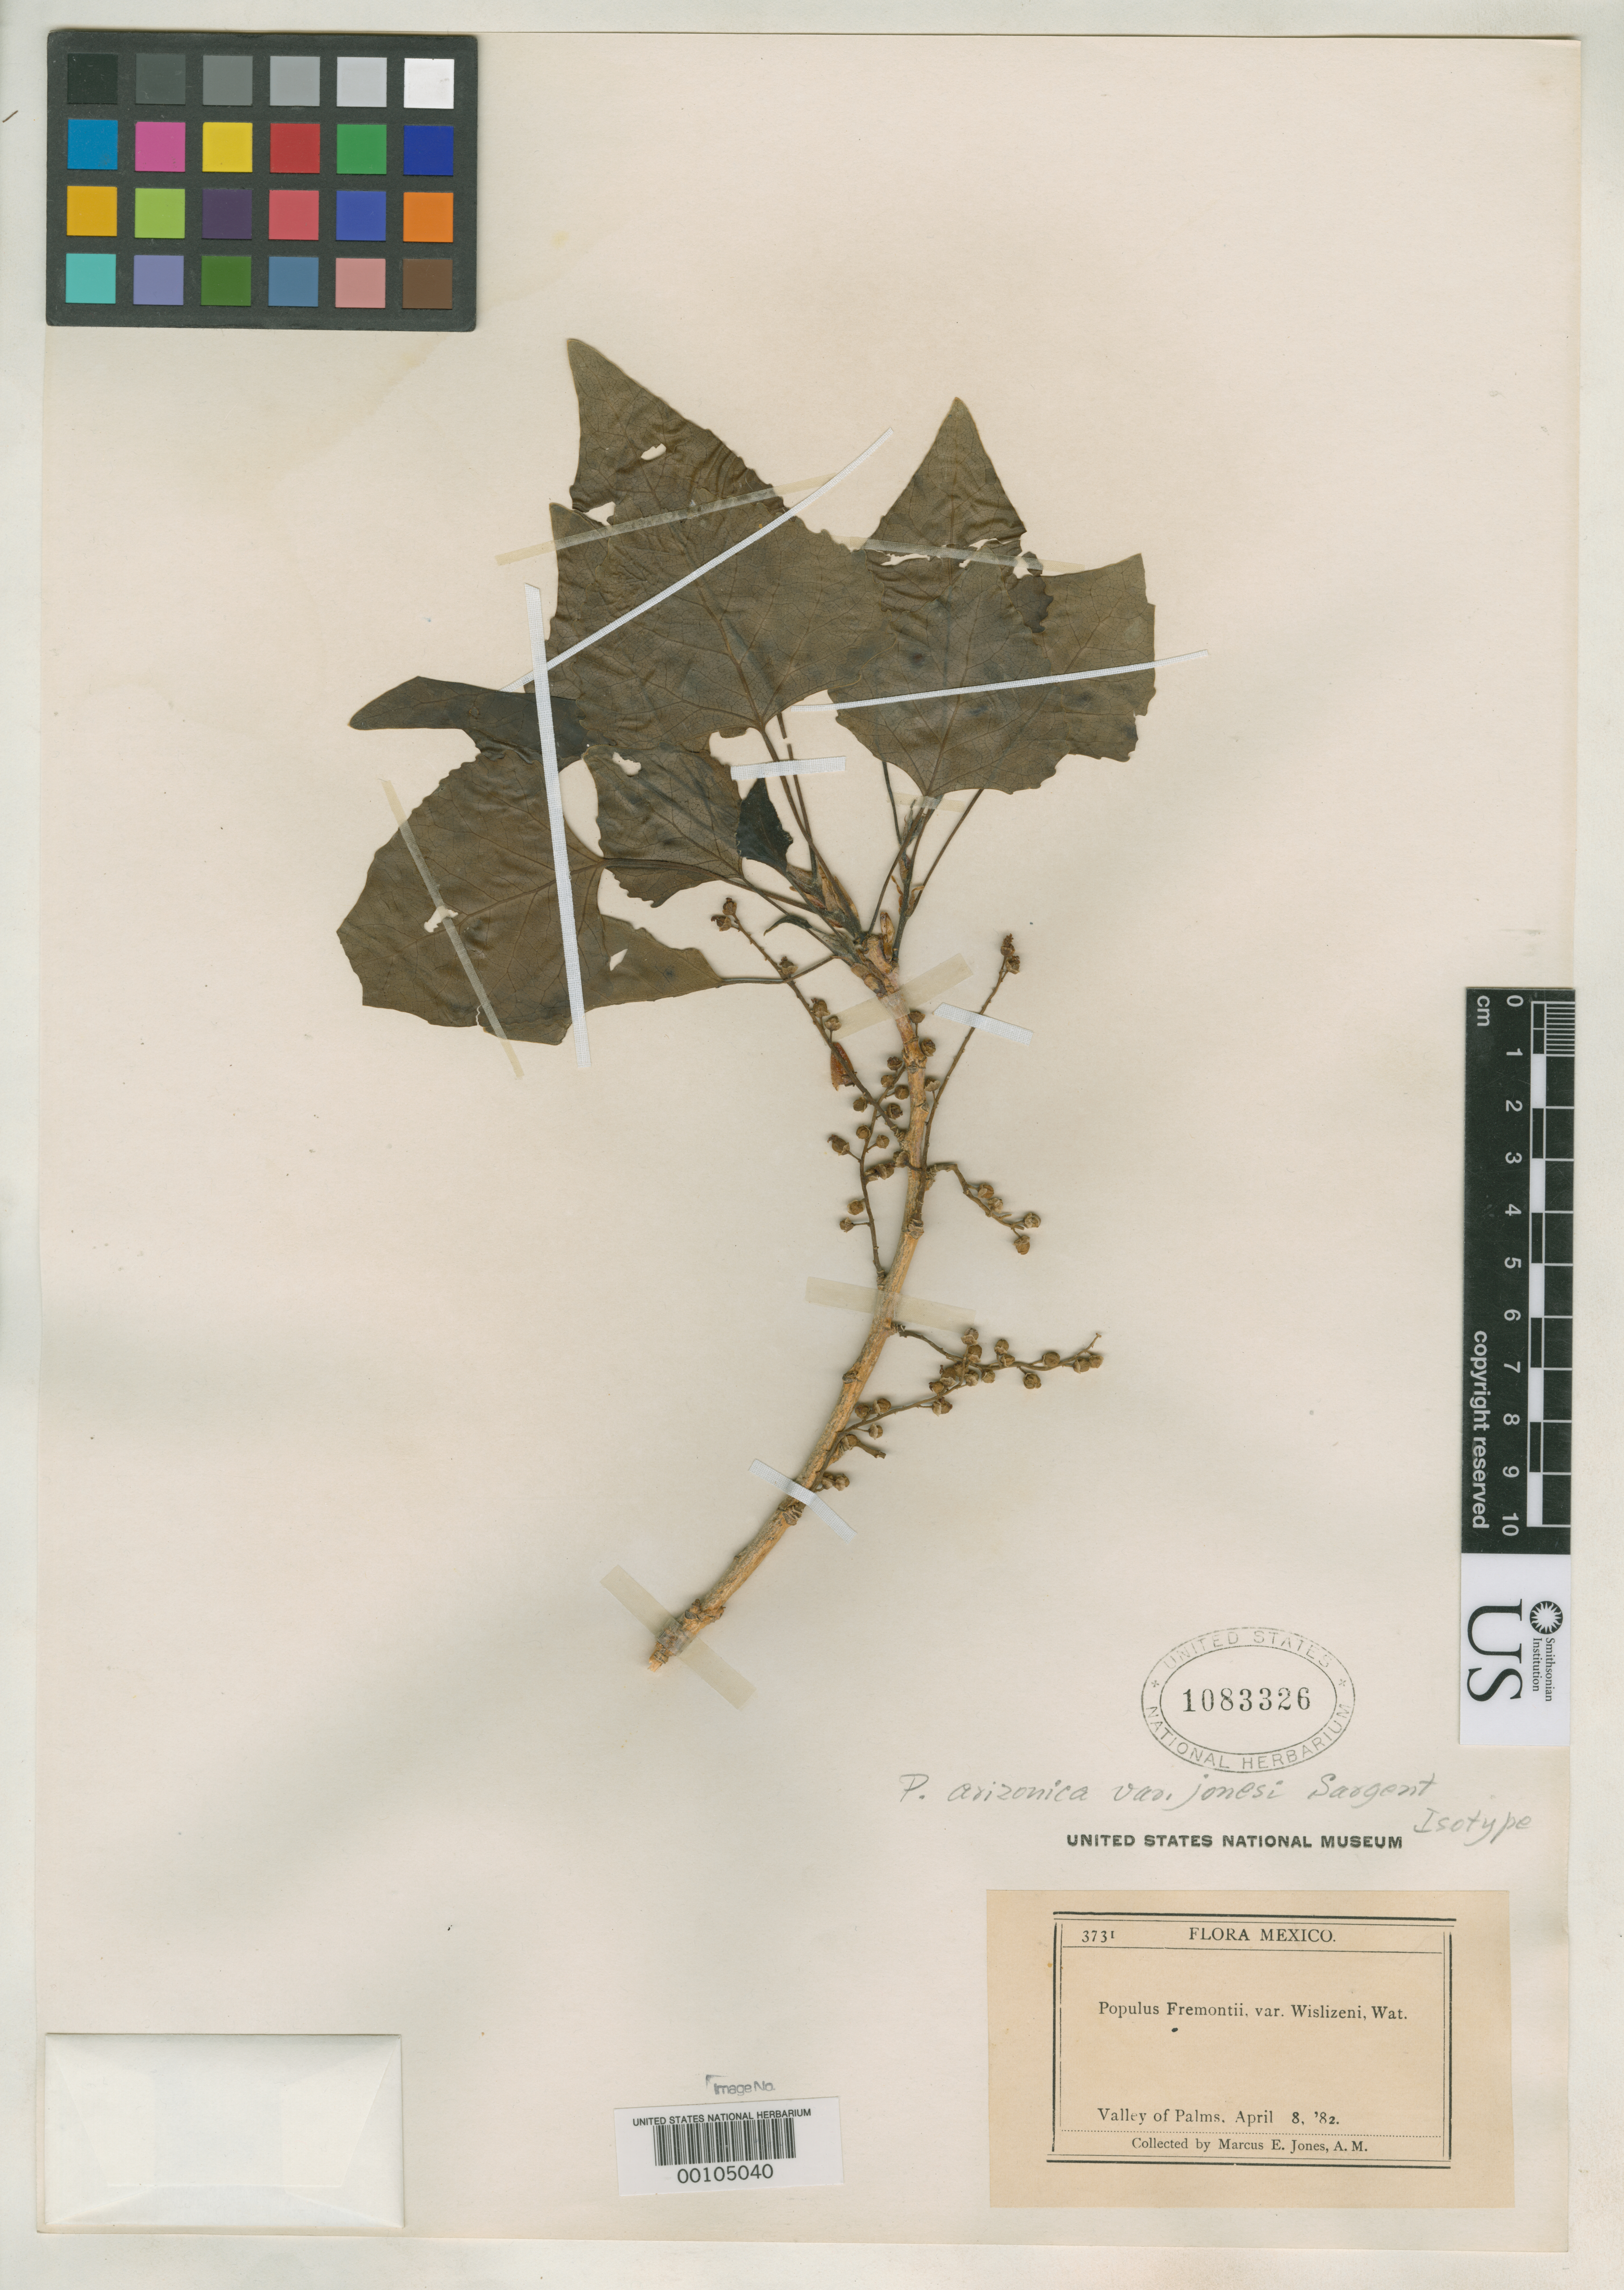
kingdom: Plantae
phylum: Tracheophyta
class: Magnoliopsida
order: Malpighiales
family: Salicaceae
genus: Populus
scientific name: Populus arizonica var. jonesii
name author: Sarg.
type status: Isotype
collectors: M. E. Jones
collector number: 373 (3731)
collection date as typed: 08 Apr 1882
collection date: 1882-04-08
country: Mexico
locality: Valley of Palms.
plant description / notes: Protologue (mis) cites collection number as "373".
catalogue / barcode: US 1083326